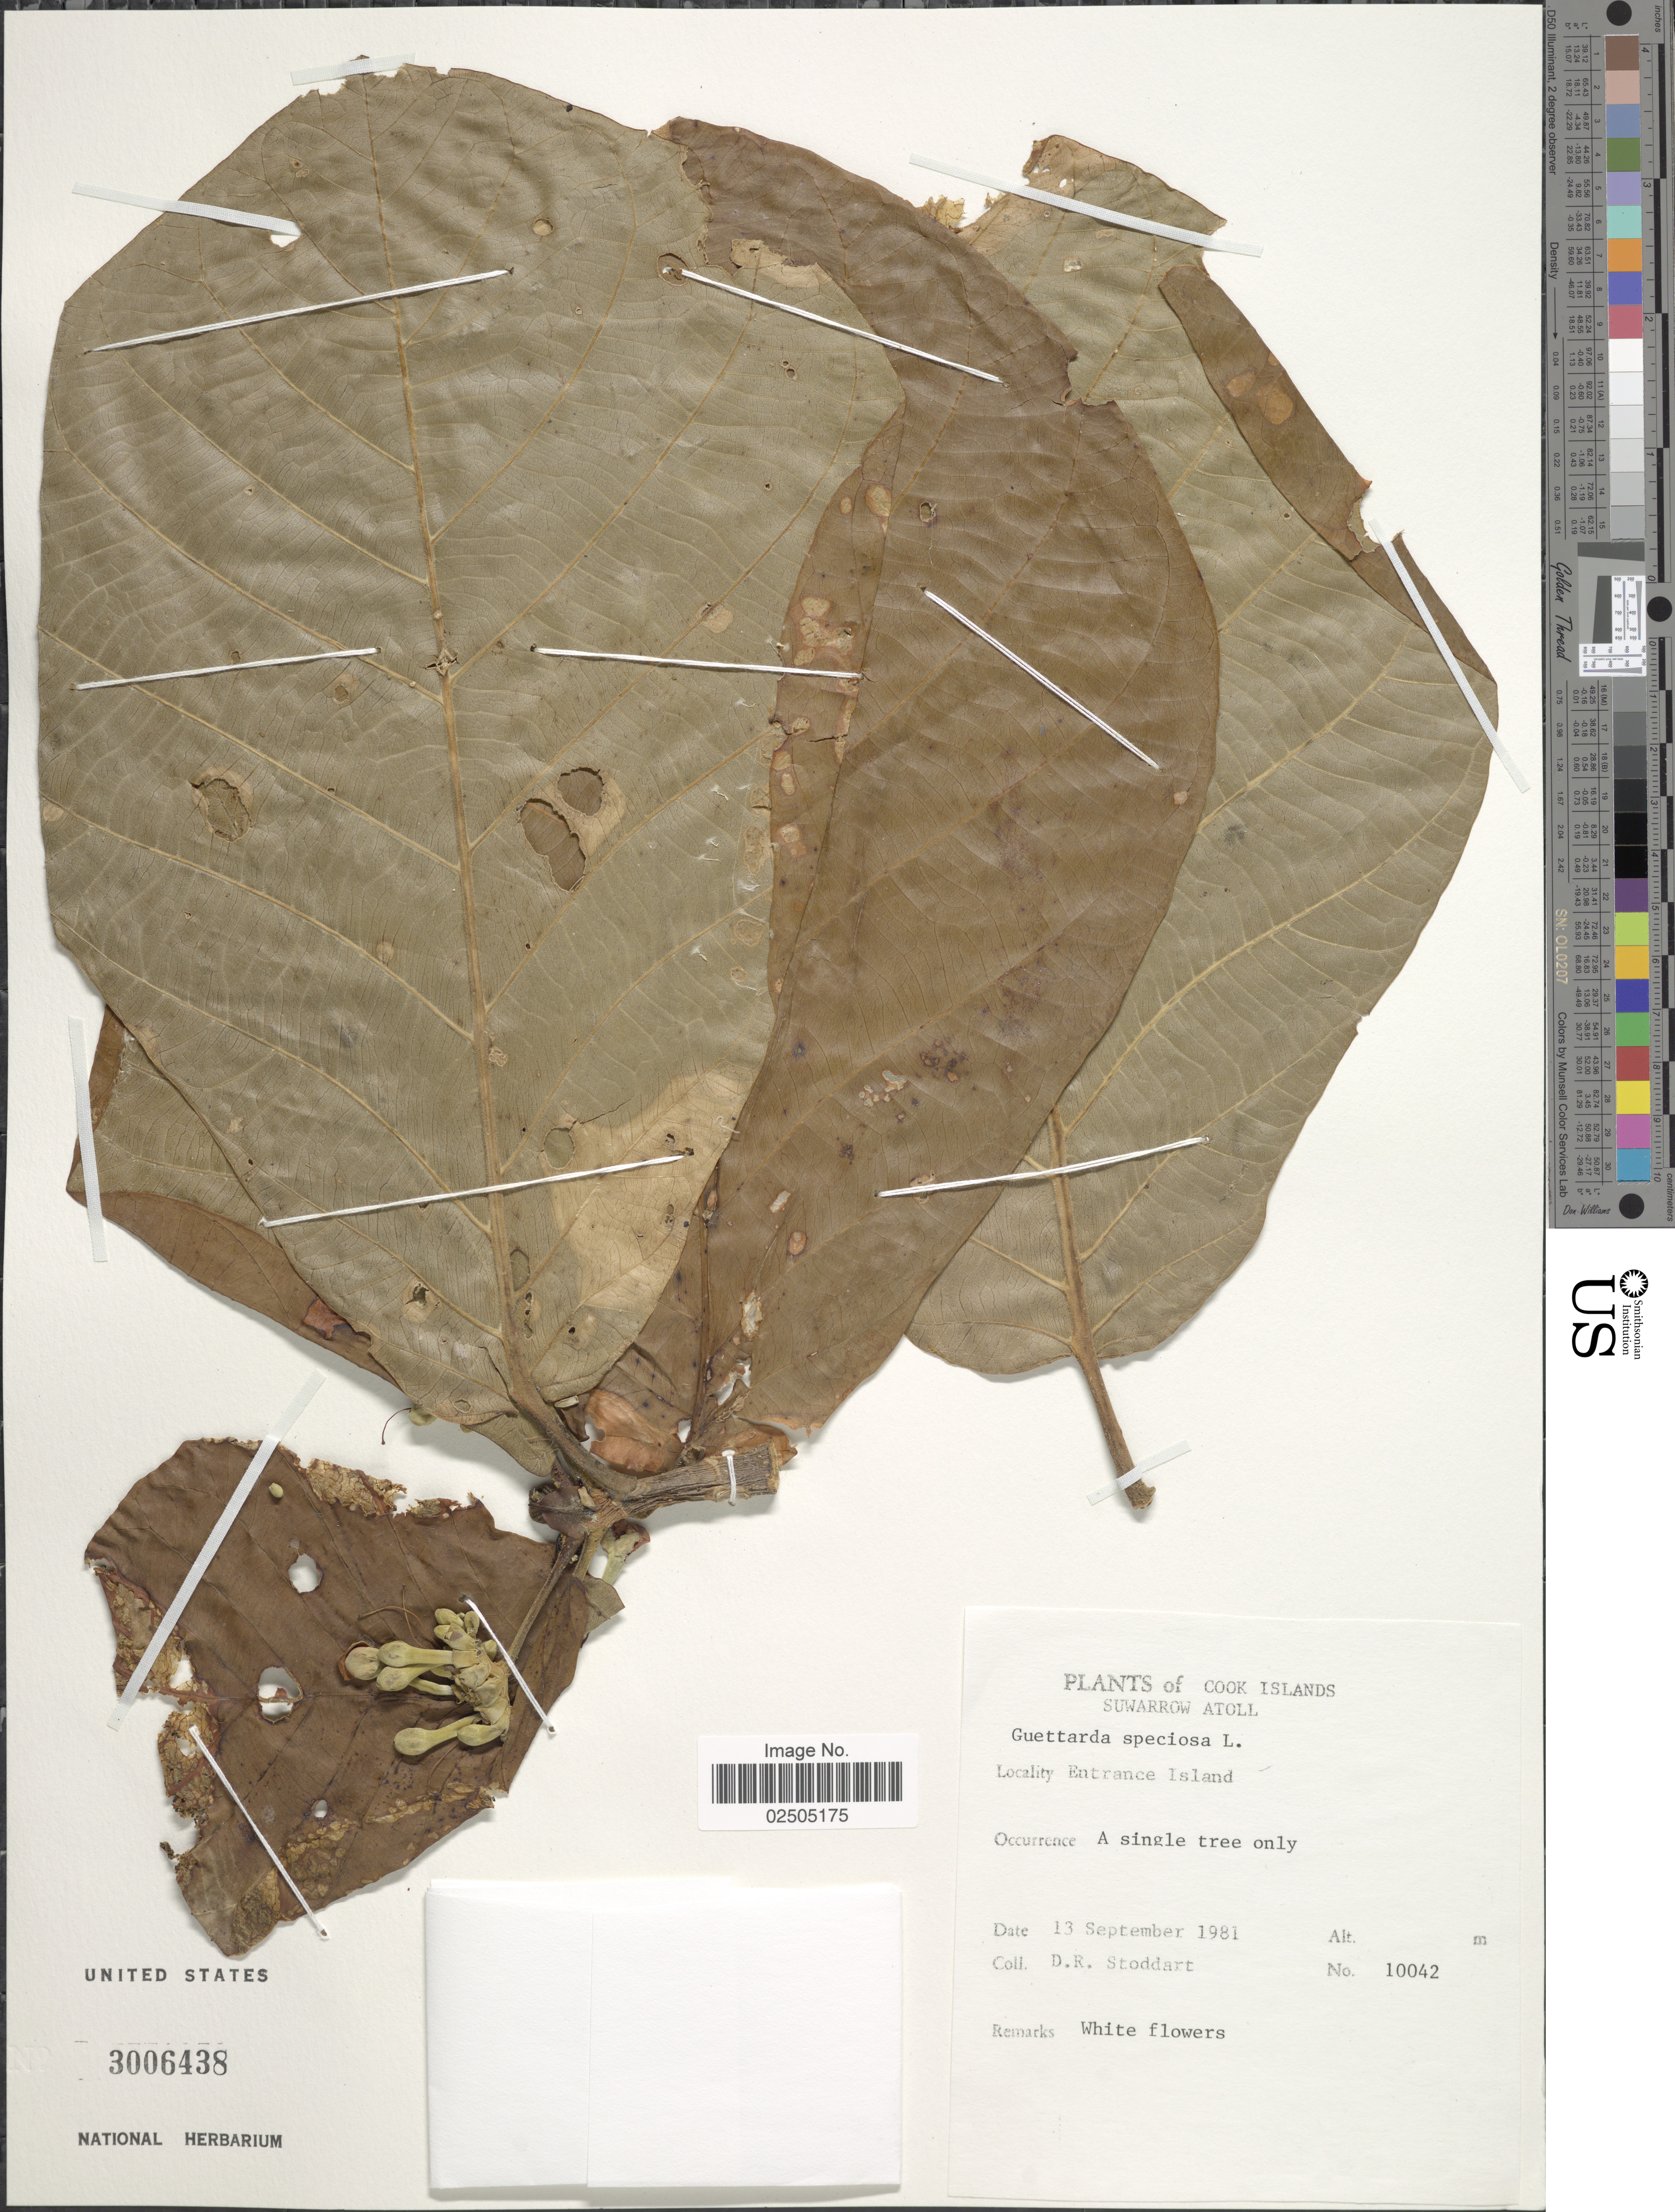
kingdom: Plantae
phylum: Tracheophyta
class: Magnoliopsida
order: Gentianales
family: Rubiaceae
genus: Guettarda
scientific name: Guettarda speciosa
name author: L.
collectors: D. R. Stoddart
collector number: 10042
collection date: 1981-09-13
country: Cook Islands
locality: Suwarrow Atoll, Entrance Island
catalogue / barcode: US 3006438